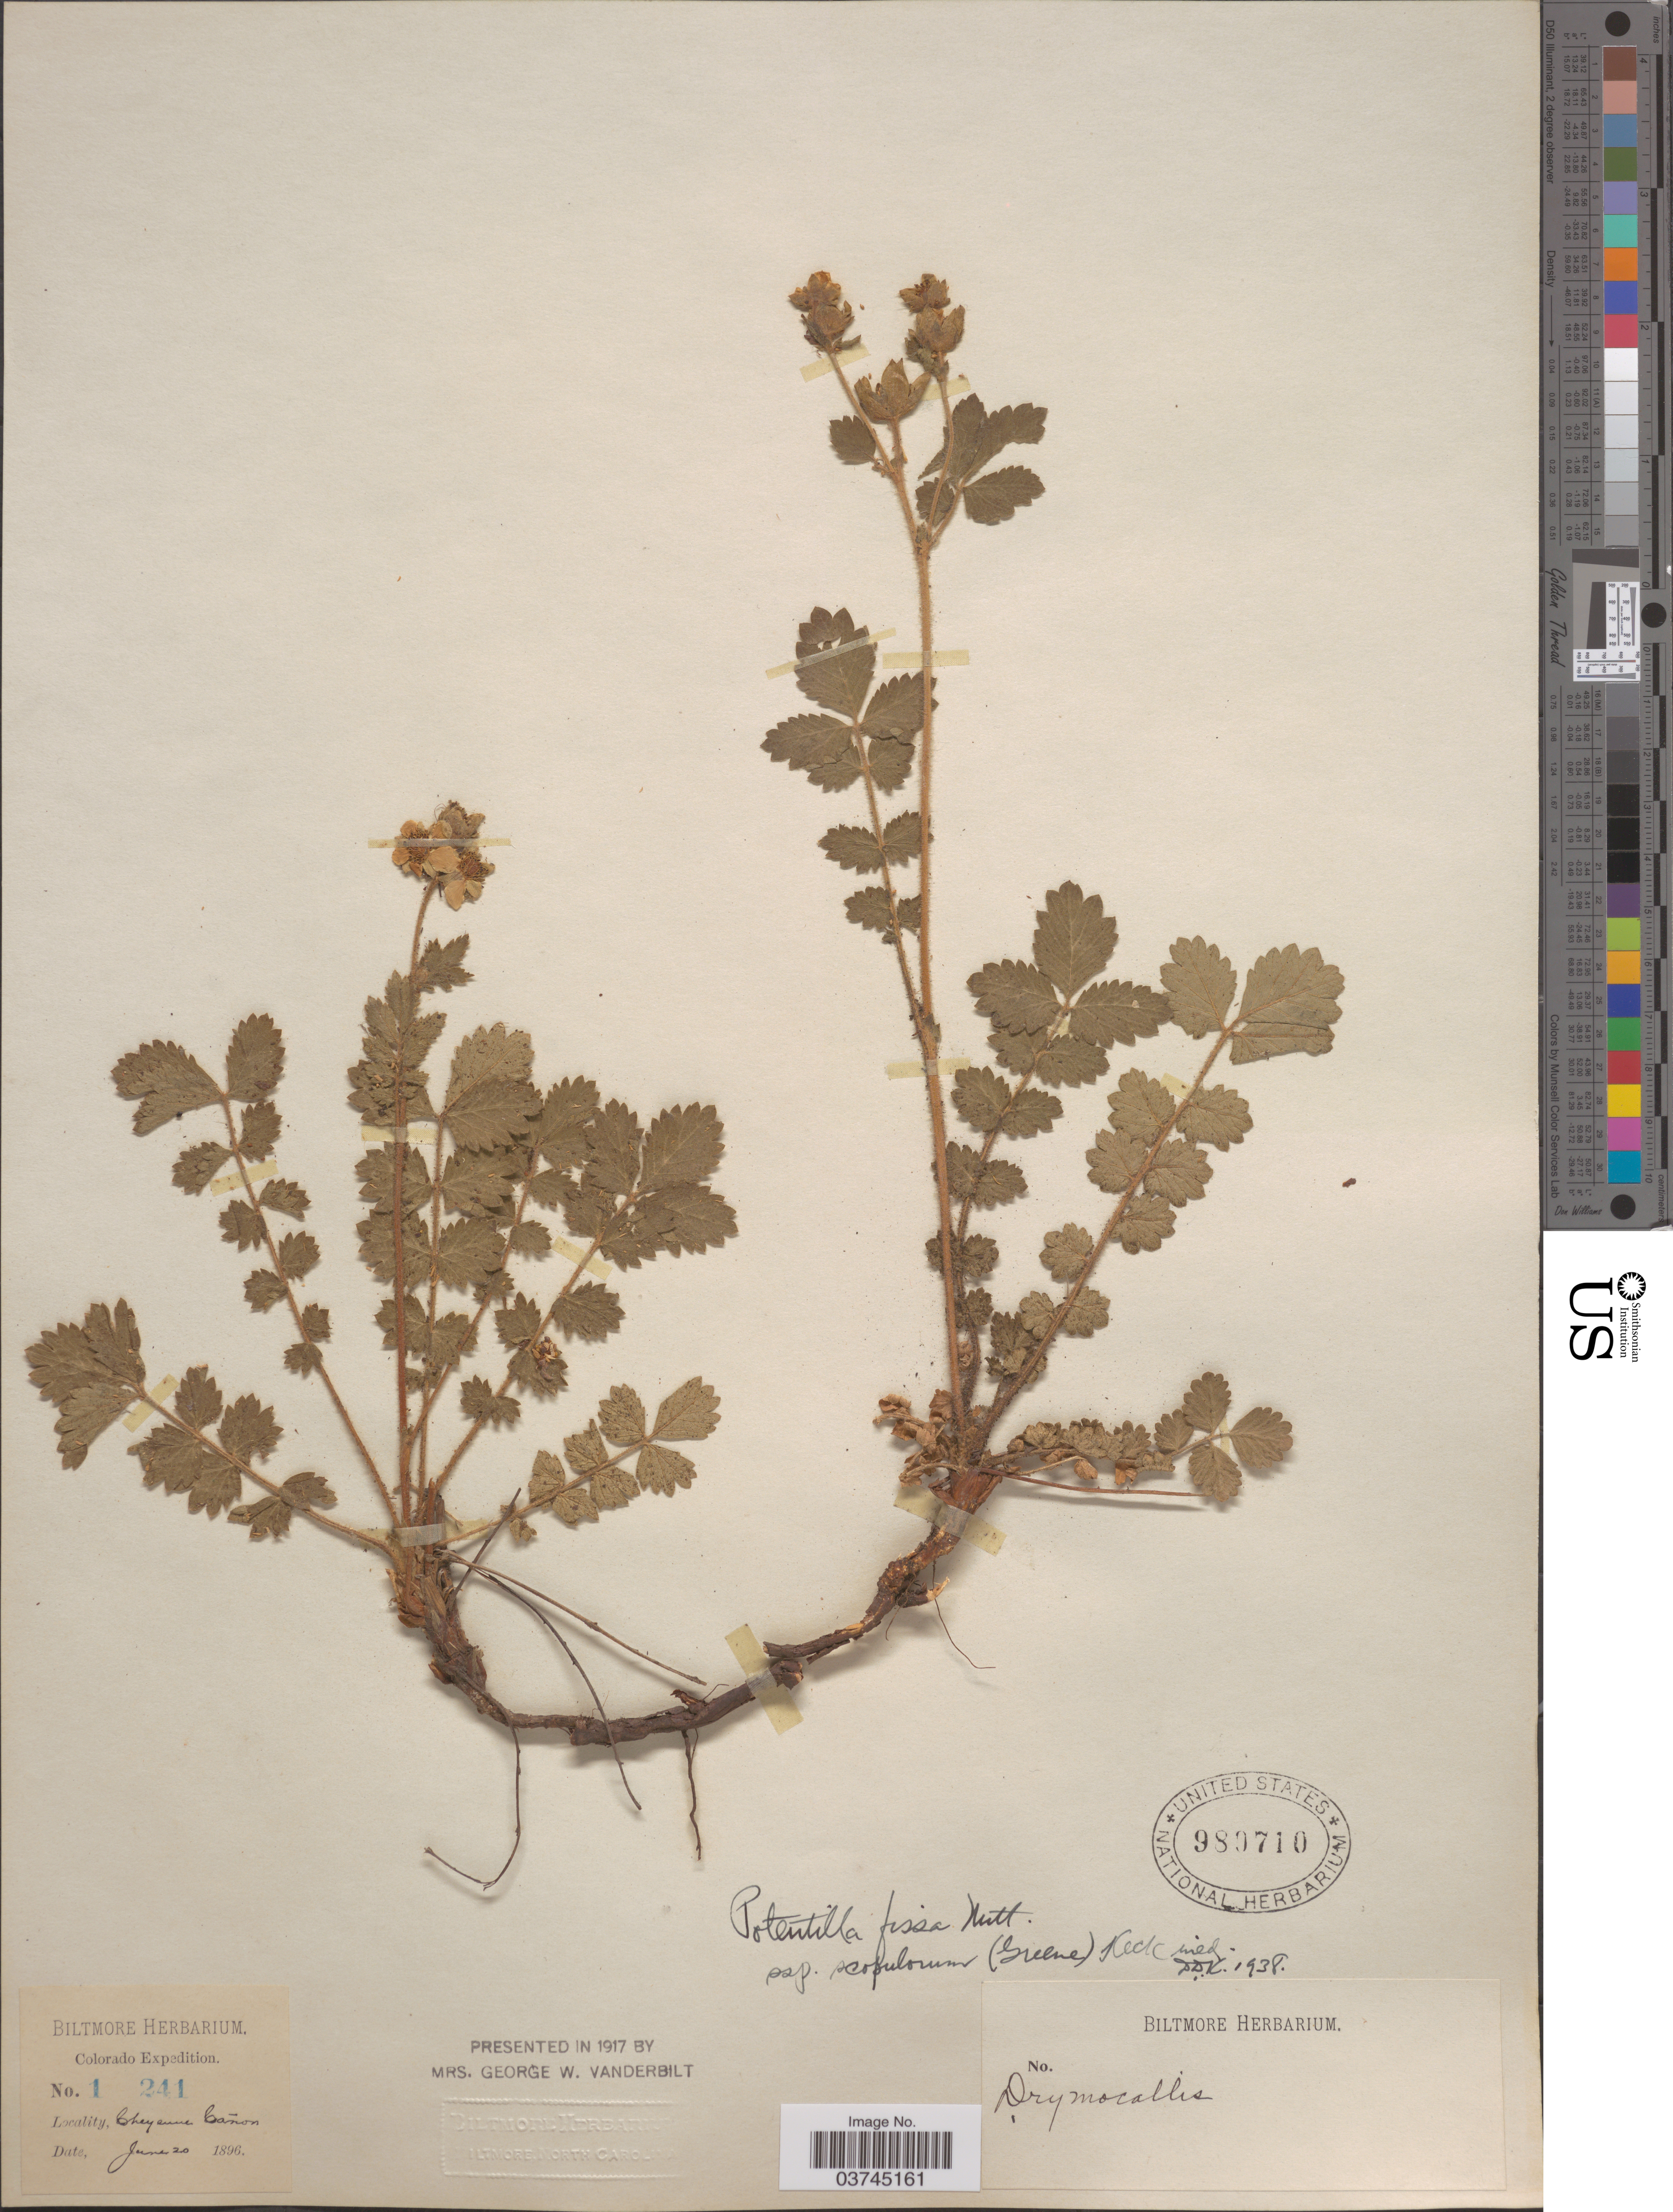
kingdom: Plantae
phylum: Tracheophyta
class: Magnoliopsida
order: Rosales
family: Rosaceae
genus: Drymocallis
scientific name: Drymocallis fissa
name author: (Nutt.) Rydb.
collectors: ex herb. Biltmore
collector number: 1241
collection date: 1896-06-20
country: United States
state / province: Colorado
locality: Cheyenne Cañon.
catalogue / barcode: US 980710